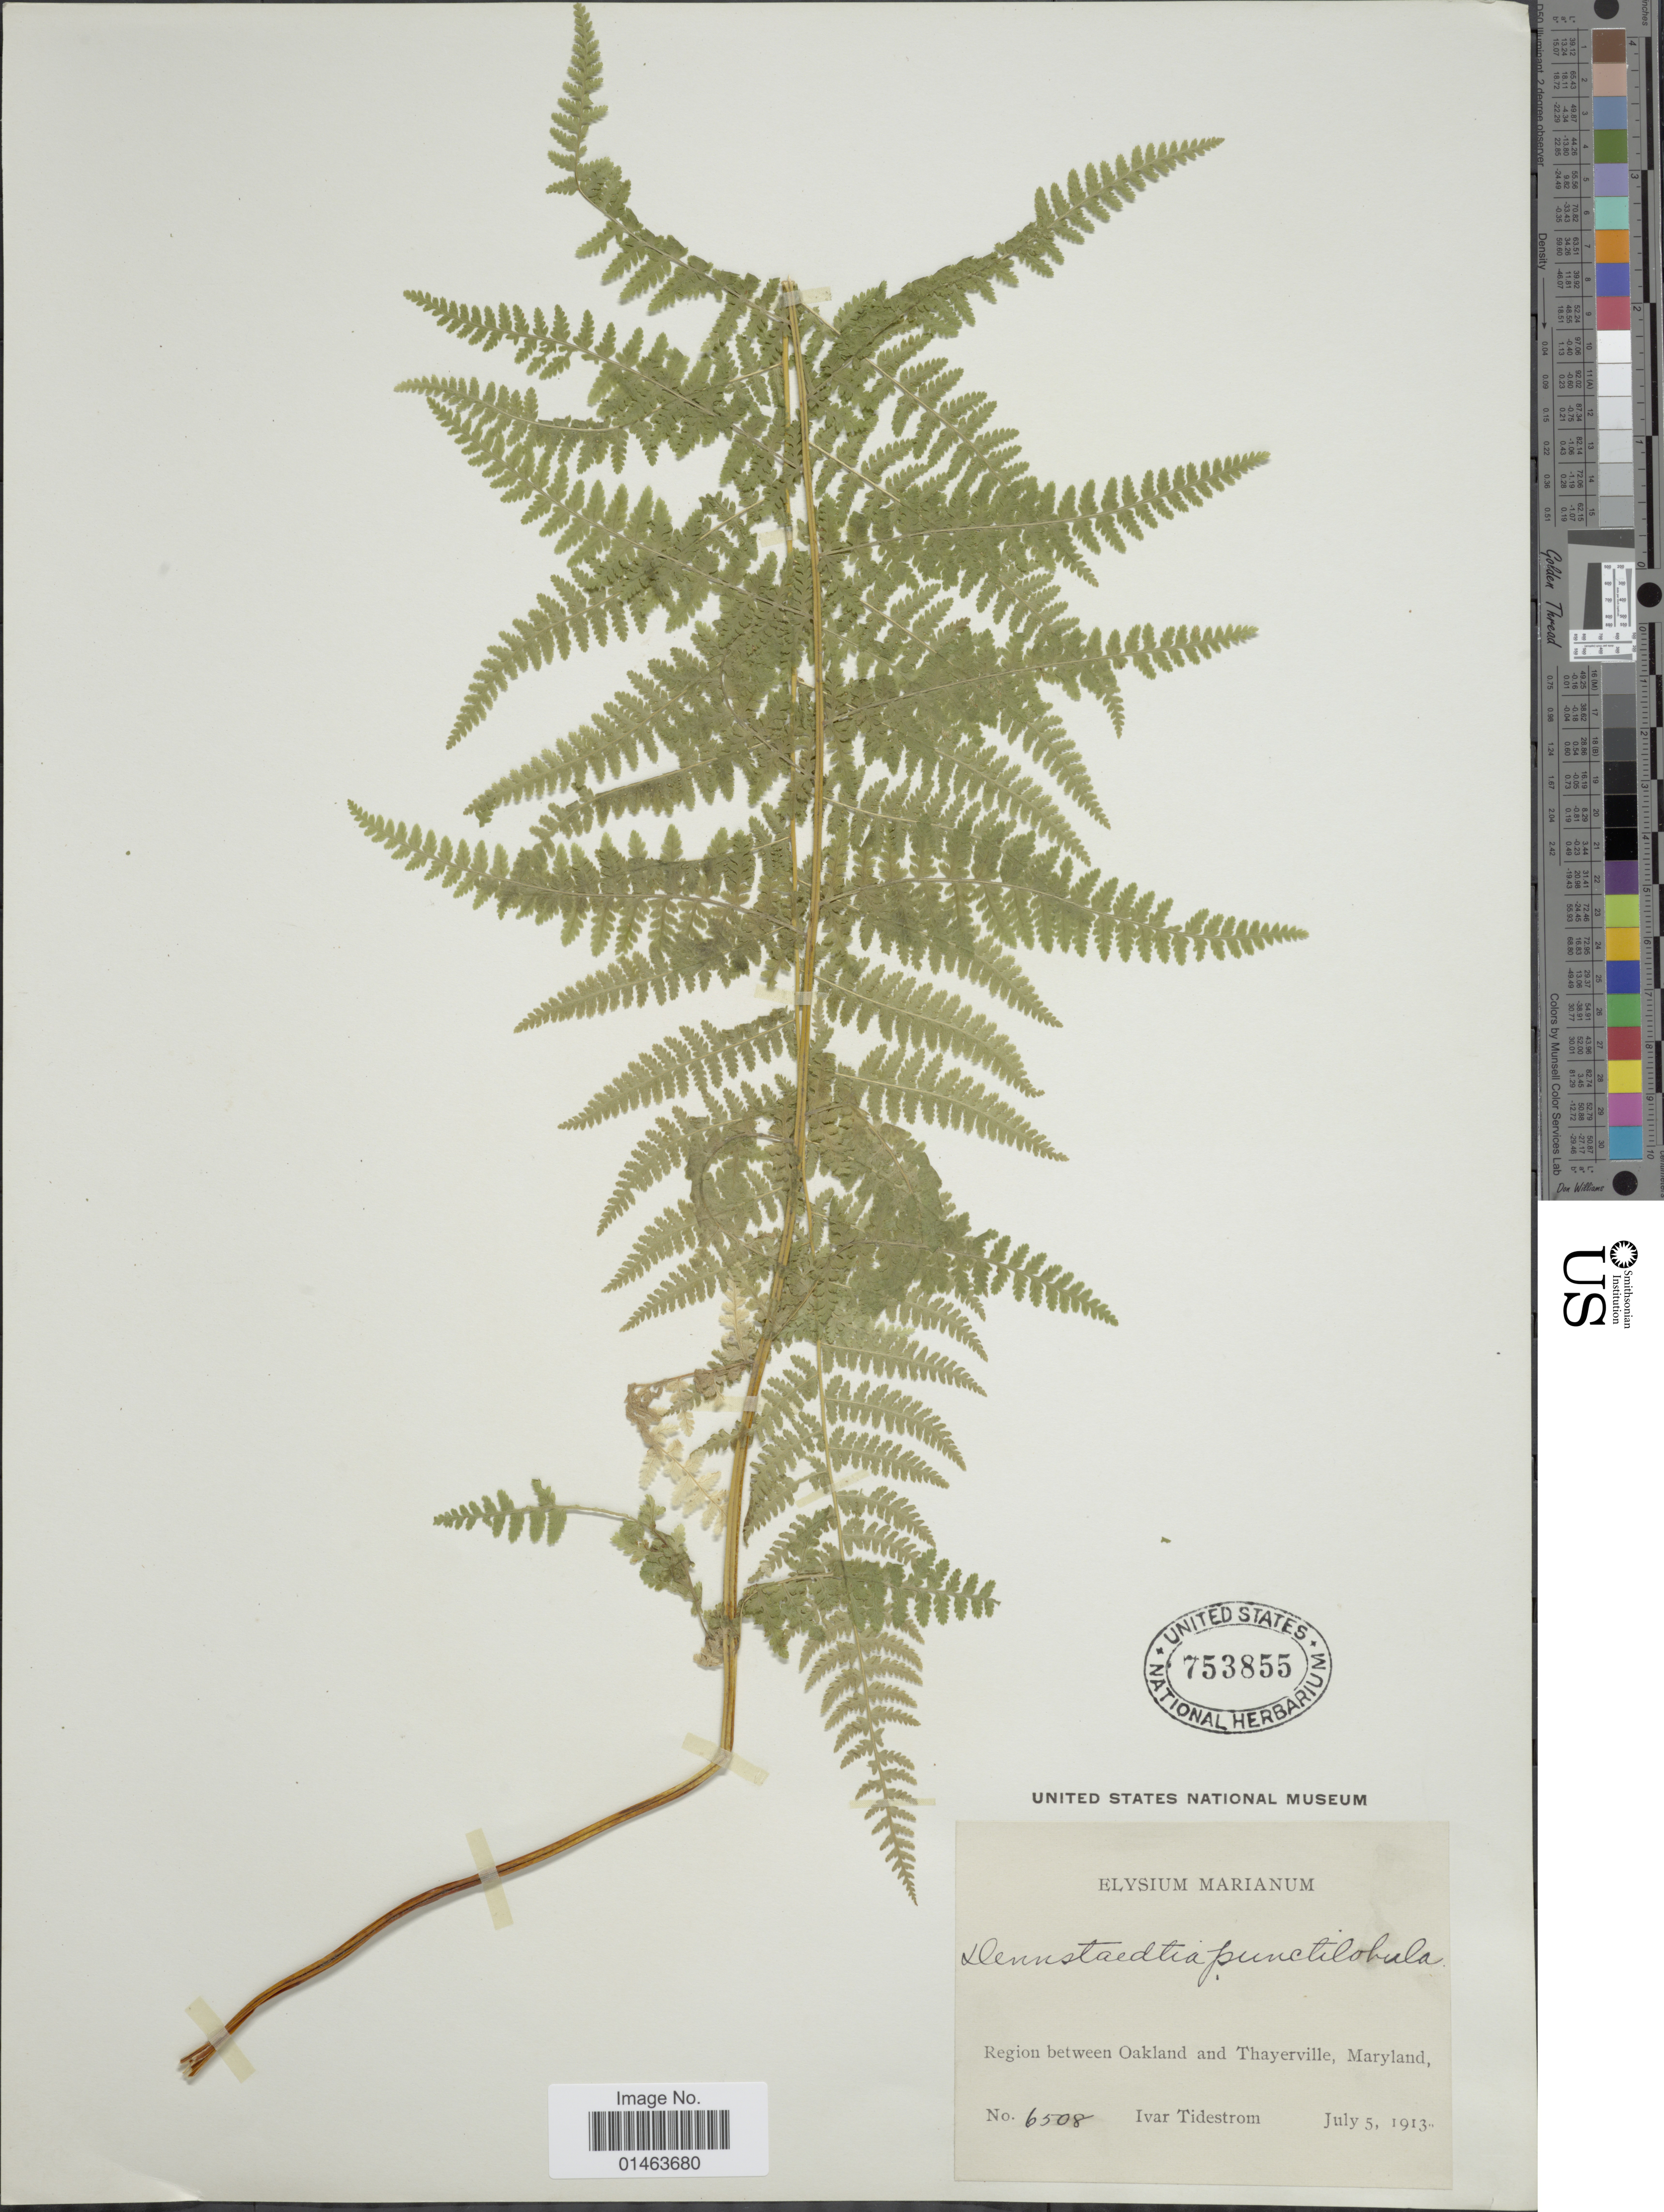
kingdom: Plantae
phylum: Tracheophyta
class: Polypodiopsida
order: Polypodiales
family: Dennstaedtiaceae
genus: Dennstaedtia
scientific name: Dennstaedtia punctilobula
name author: (Michx.) T. Moore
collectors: I. Tiderstrom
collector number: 6508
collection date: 1913-07-05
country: United States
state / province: Maryland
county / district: Garrett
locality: Region between Oakland and Thayerville.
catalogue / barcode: US 753855